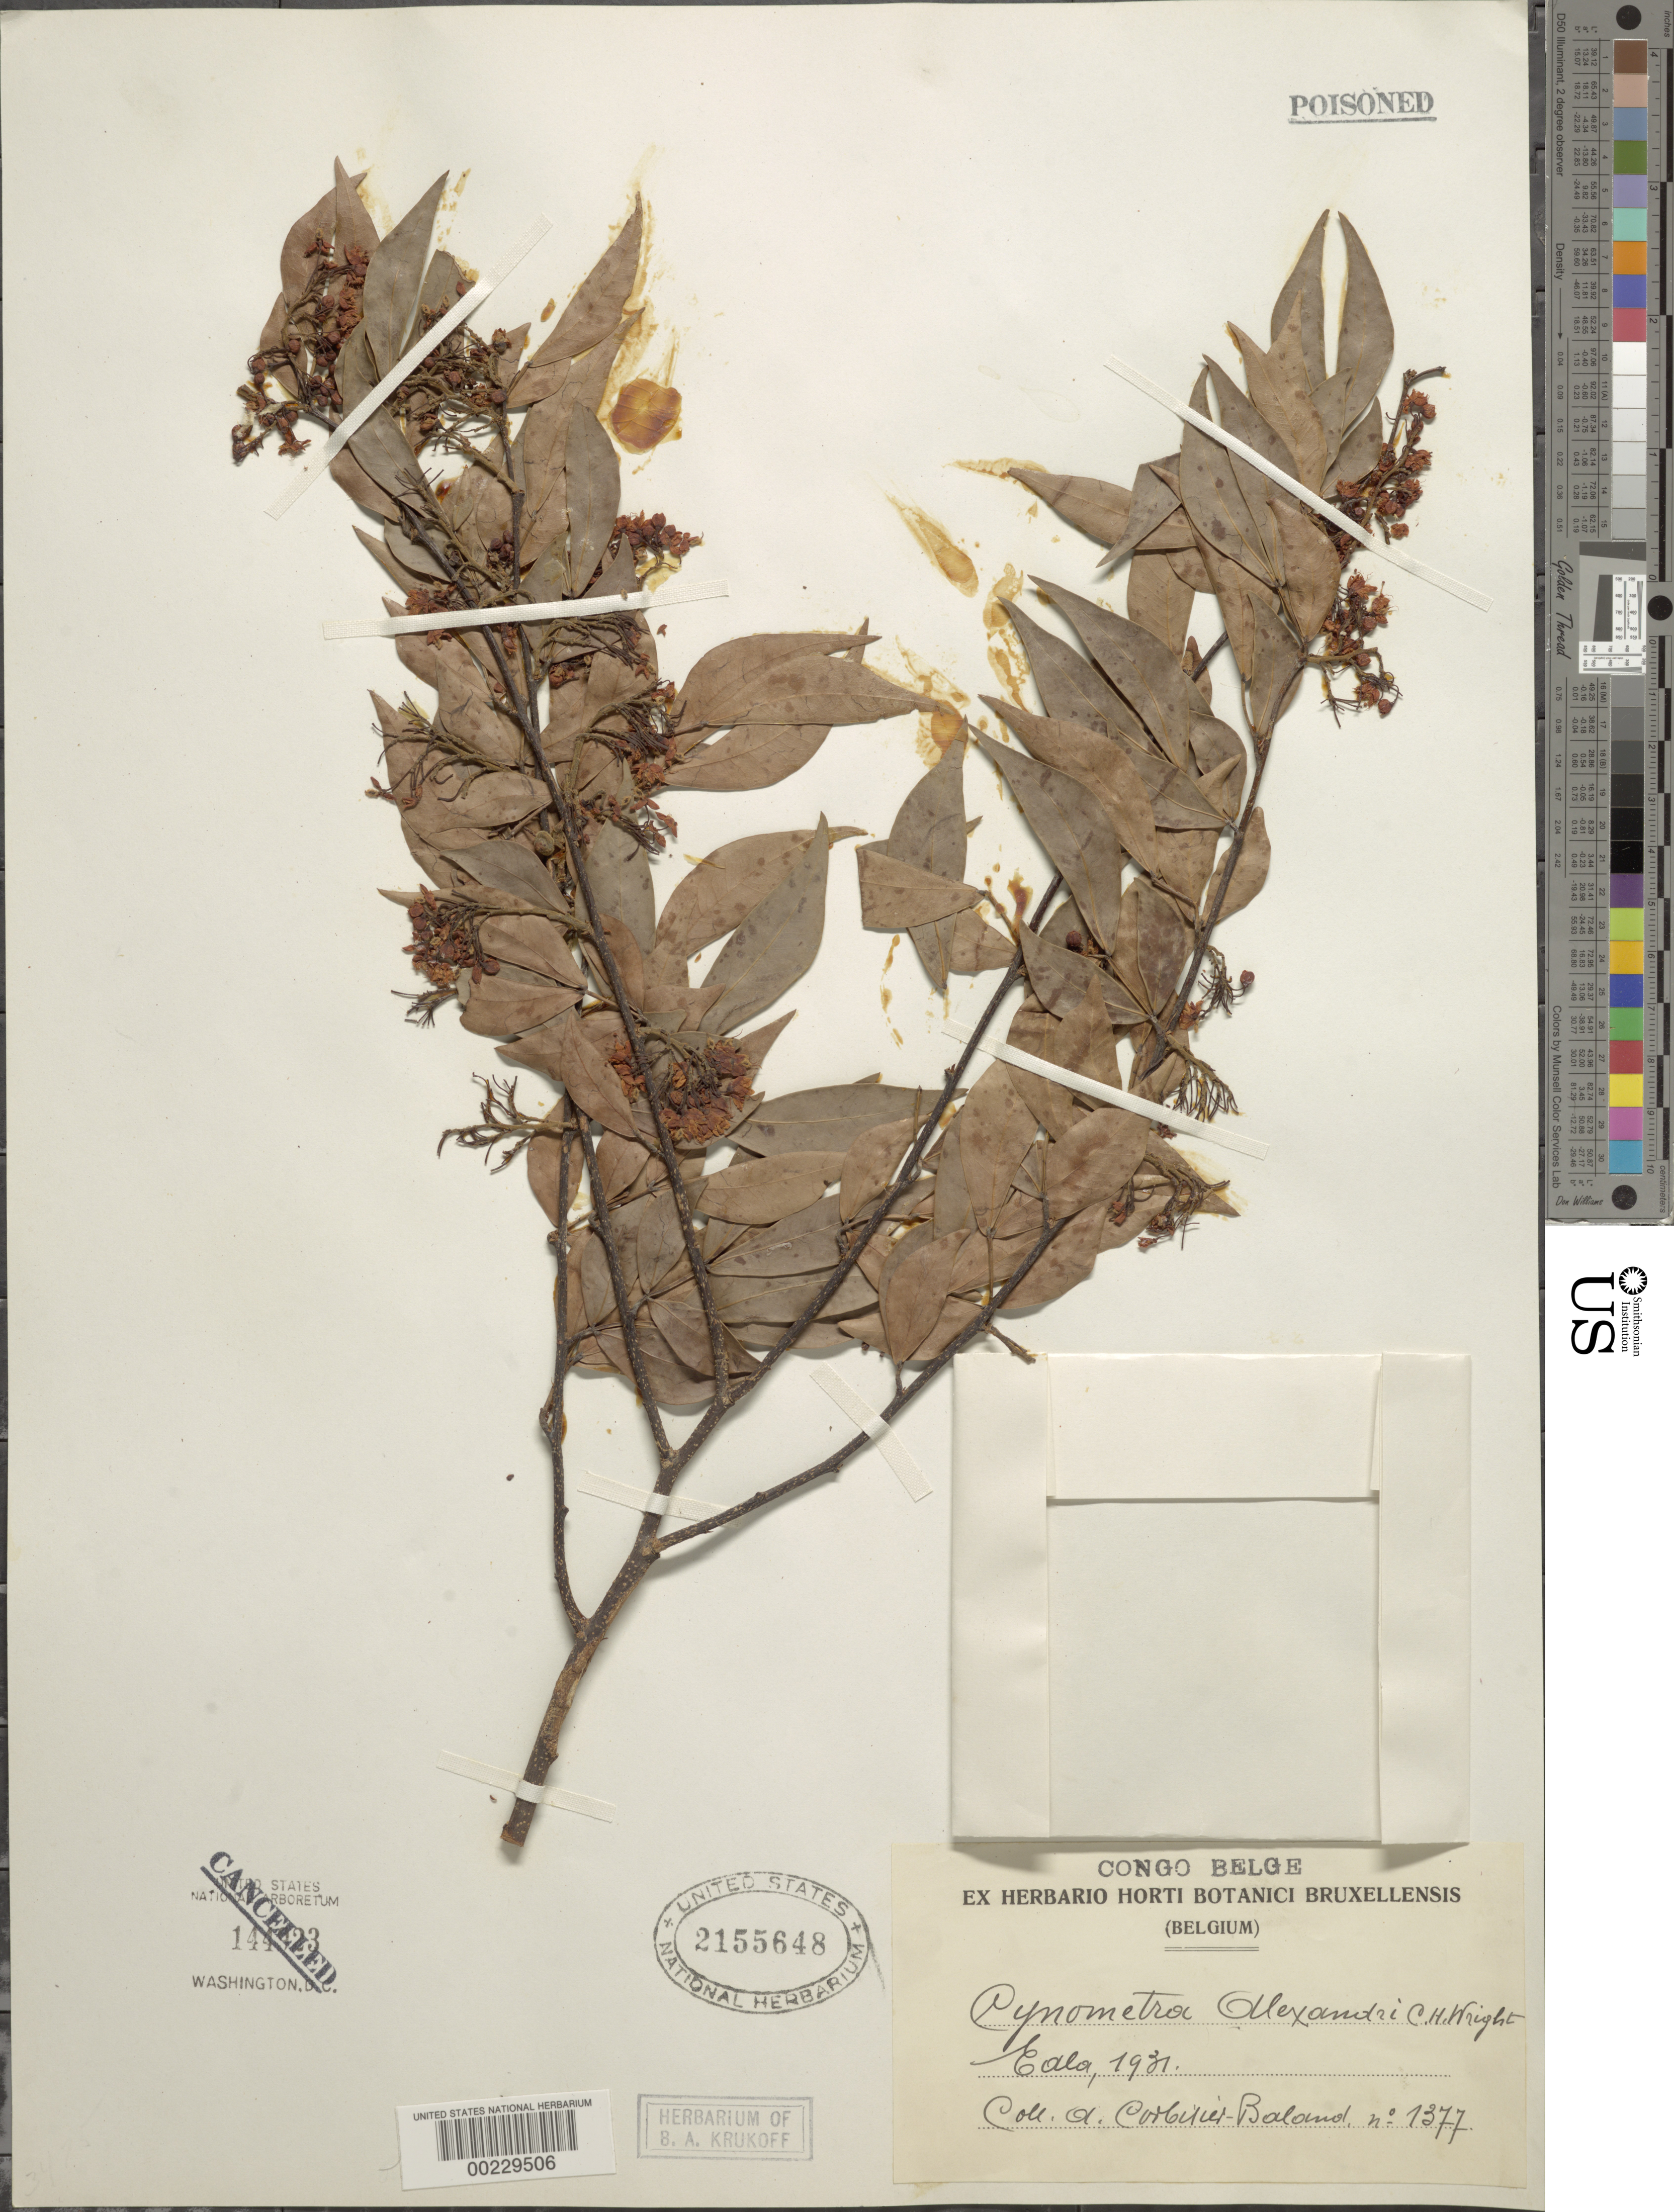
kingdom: Plantae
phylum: Tracheophyta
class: Magnoliopsida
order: Fabales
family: Fabaceae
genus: Cynometra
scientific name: Cynometra alexandri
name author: C.H. Wright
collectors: A. Baland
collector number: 1377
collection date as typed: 1931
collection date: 1931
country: Congo, Democratic Republic of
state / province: Équateur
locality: Eala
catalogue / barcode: US 2155648